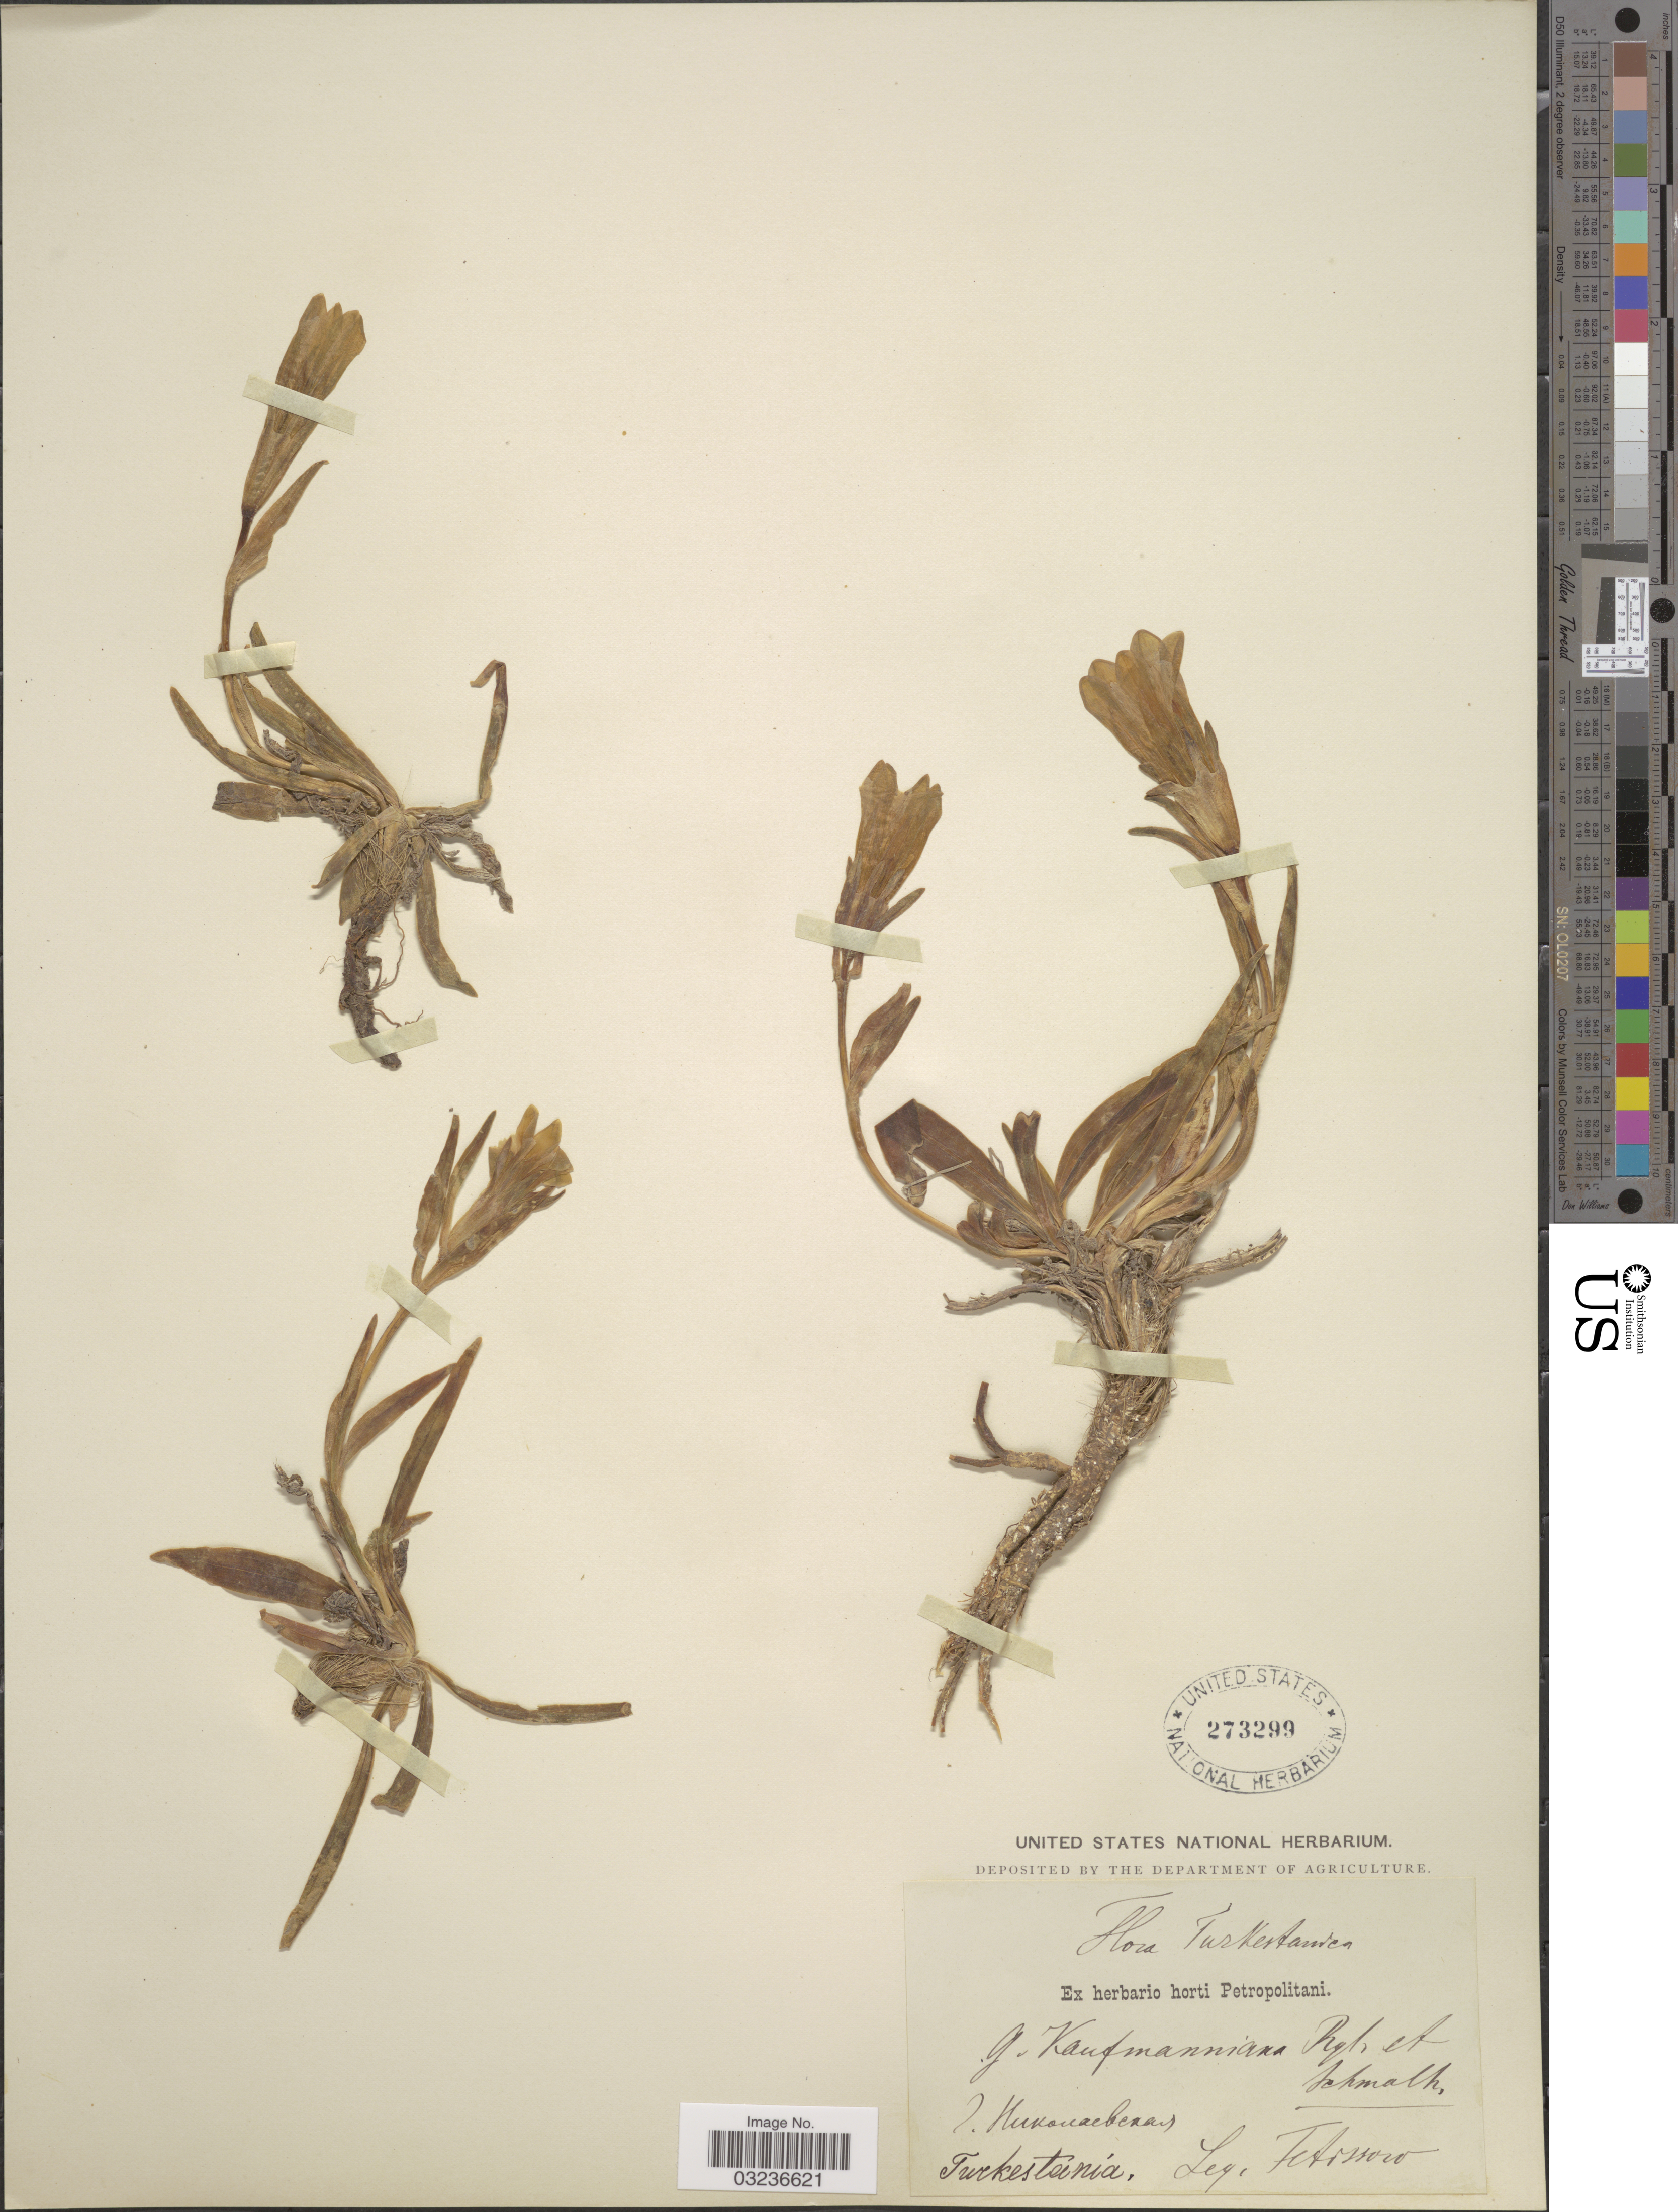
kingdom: Plantae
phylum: Tracheophyta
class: Magnoliopsida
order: Gentianales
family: Gentianaceae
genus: Gentiana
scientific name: Gentiana kaufmanniana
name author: Regel & Schmalh.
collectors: -. Fetissow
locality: S. Hunanaeberais. [interpreted] Turkestanica.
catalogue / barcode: US 273299